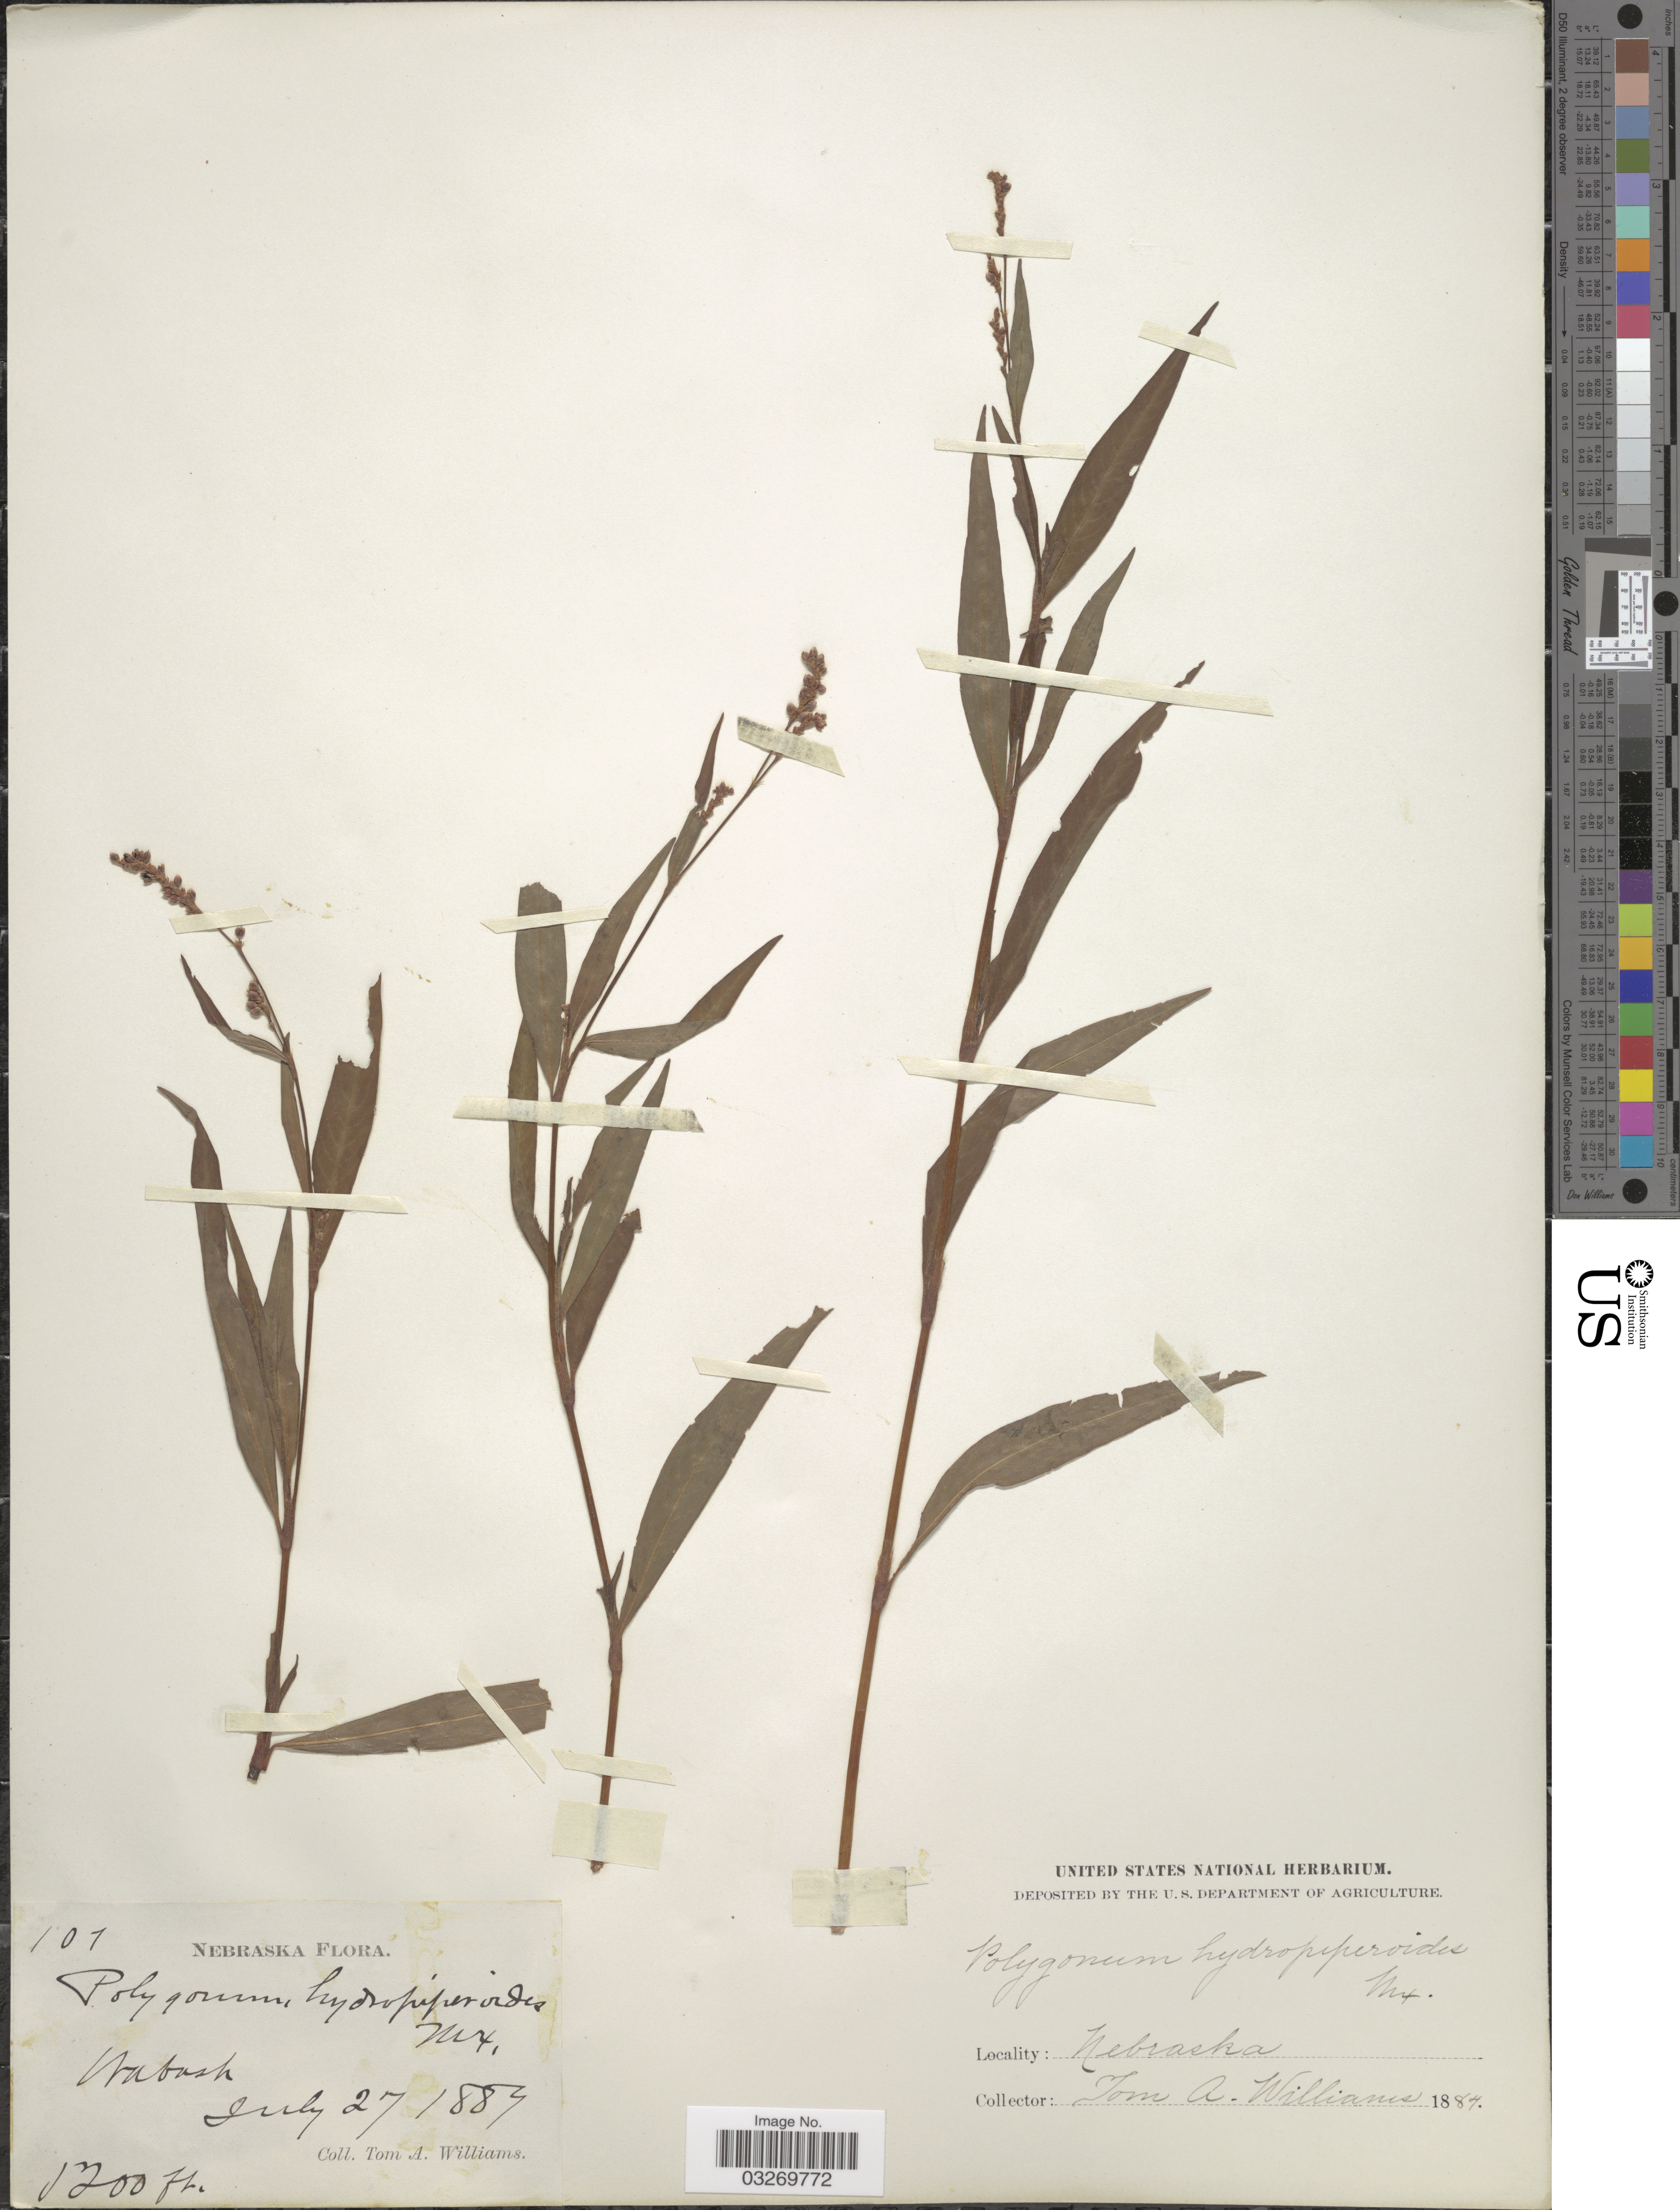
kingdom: Plantae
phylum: Tracheophyta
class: Magnoliopsida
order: Caryophyllales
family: Polygonaceae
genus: Persicaria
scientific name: Persicaria hydropiperoides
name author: (Michx.) Small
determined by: Atha, D. E.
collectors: T. Williams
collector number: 107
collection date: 1889-07-27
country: United States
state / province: Nebraska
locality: Wabash.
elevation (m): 1585